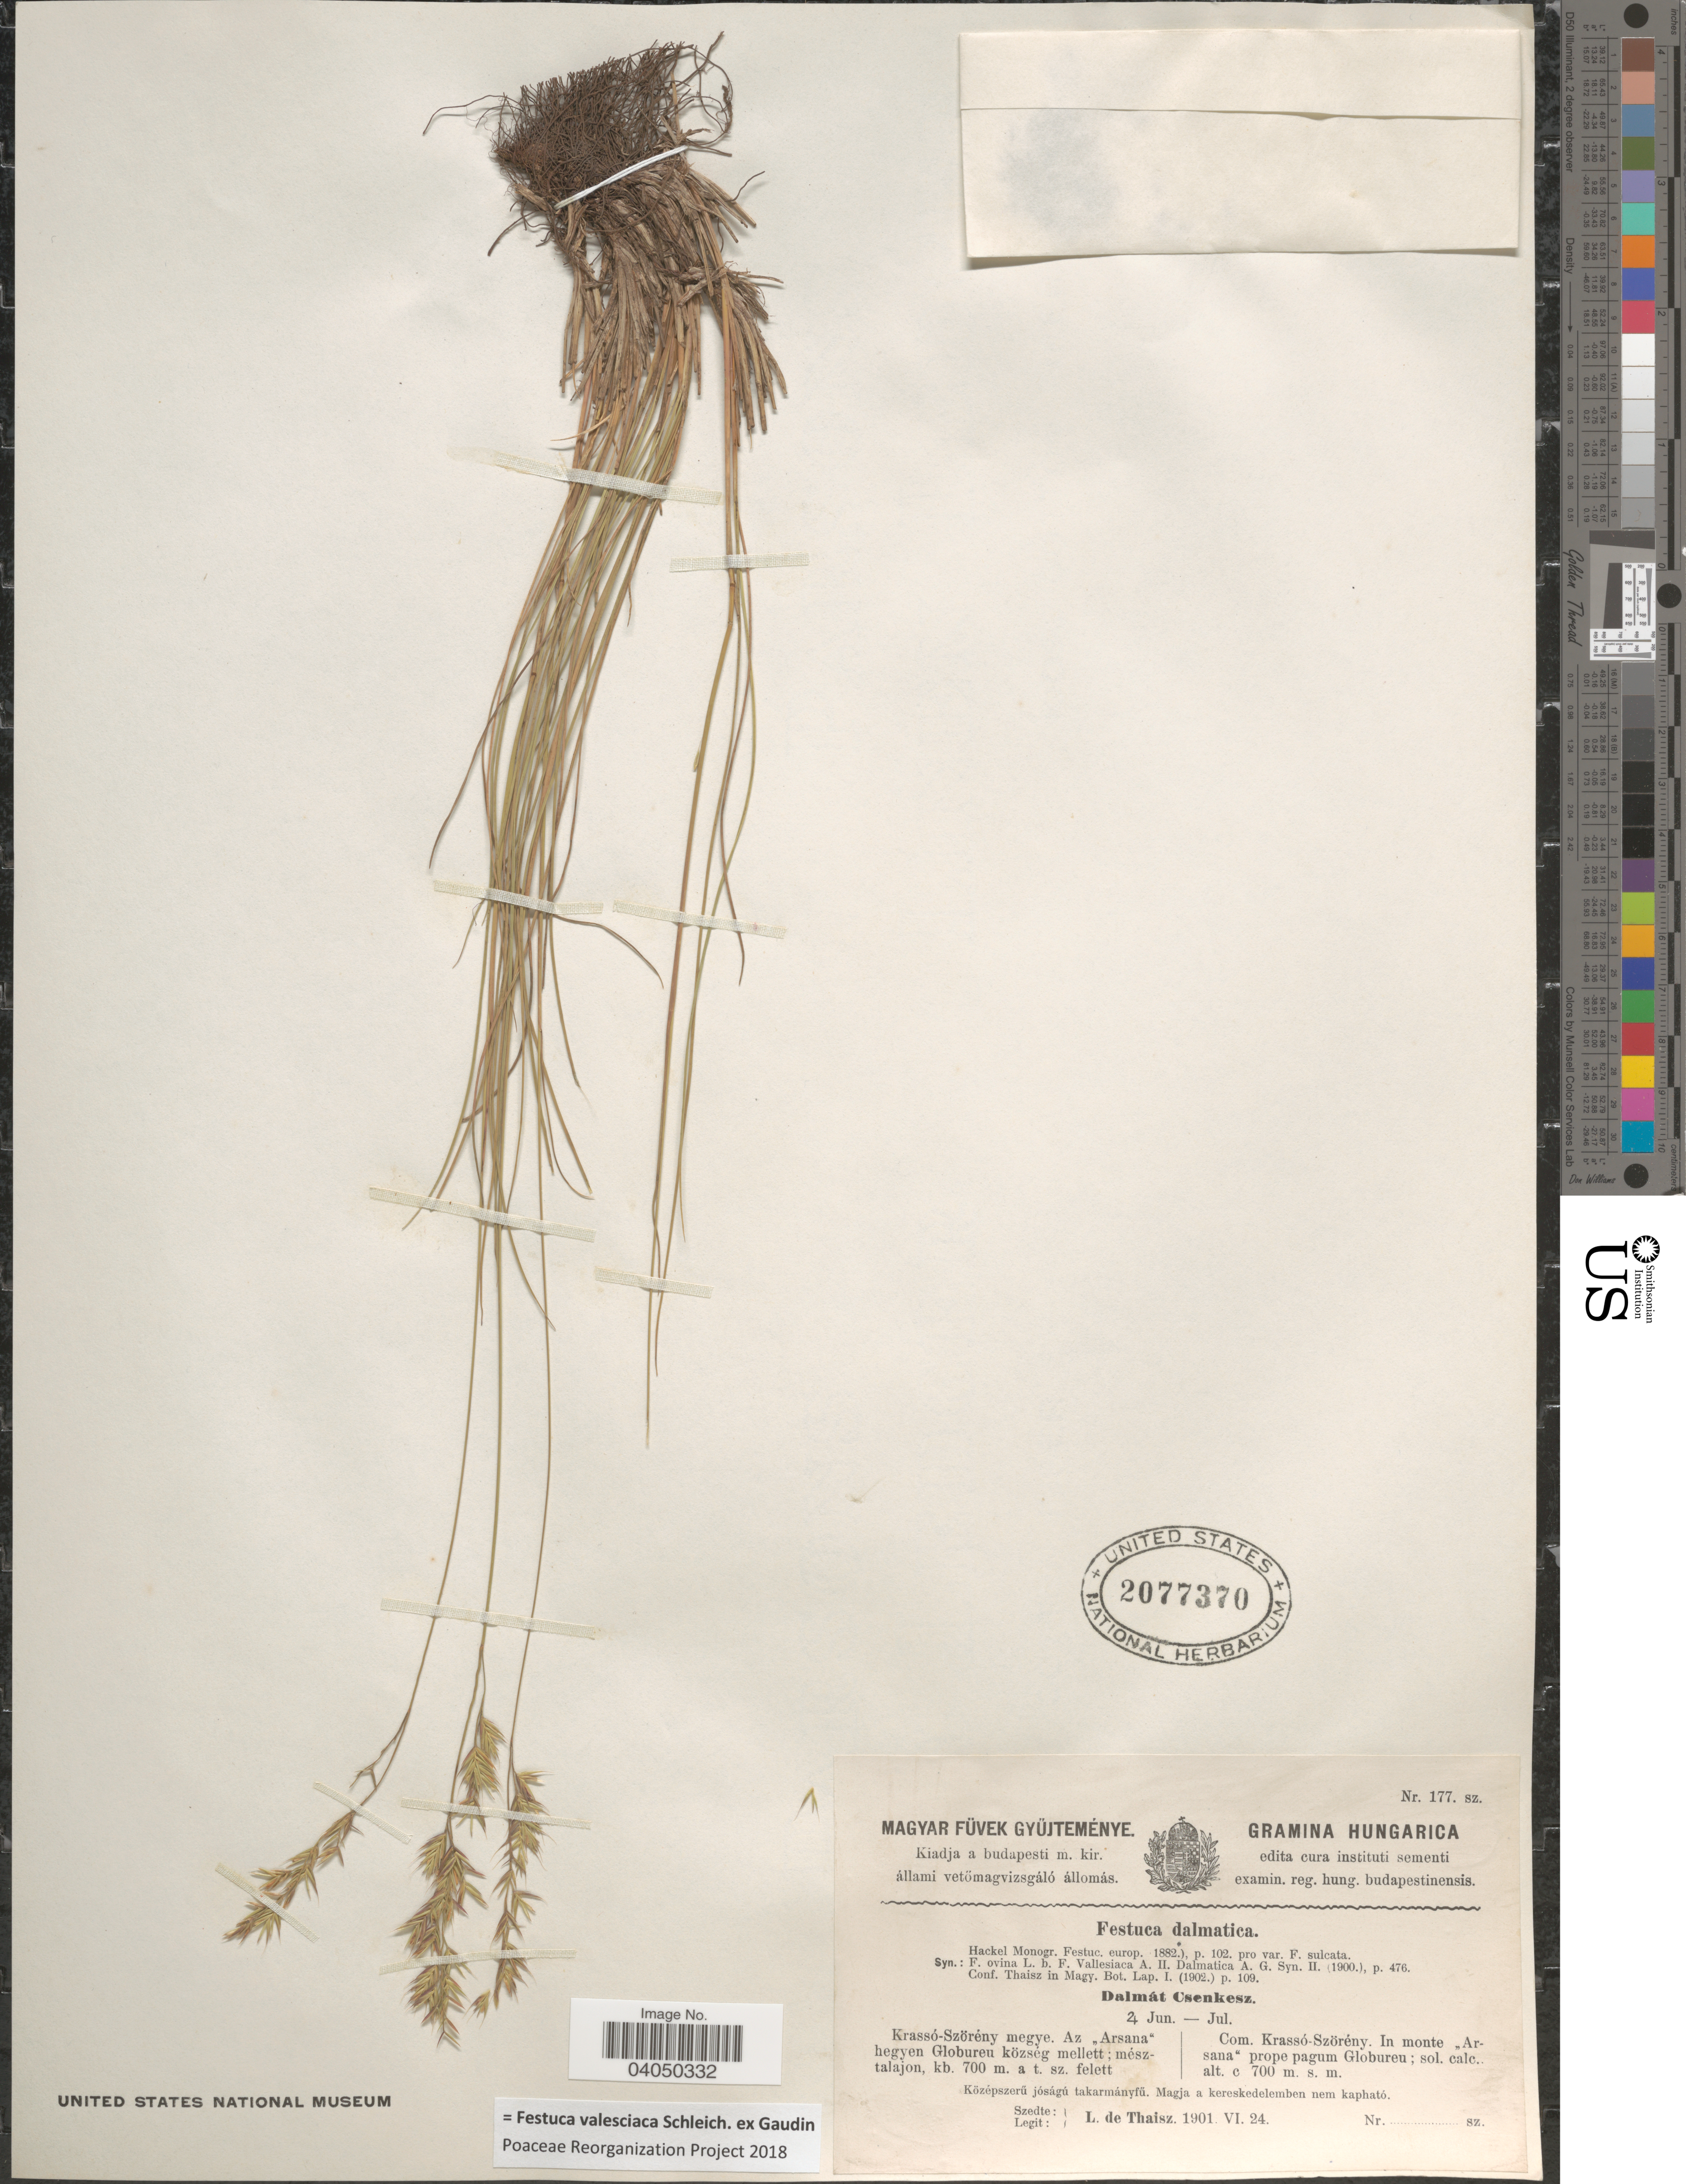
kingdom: Plantae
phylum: Tracheophyta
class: Liliopsida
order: Poales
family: Poaceae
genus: Festuca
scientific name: Festuca valesiaca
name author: Schleich. ex Gaudin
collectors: L. Thaisz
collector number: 177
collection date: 1901-06-24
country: Romania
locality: Com. Krassó-Szörény. In monte "Arsana" prope pagum Globureu ; sol. calc.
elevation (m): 700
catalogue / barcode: US 2077370